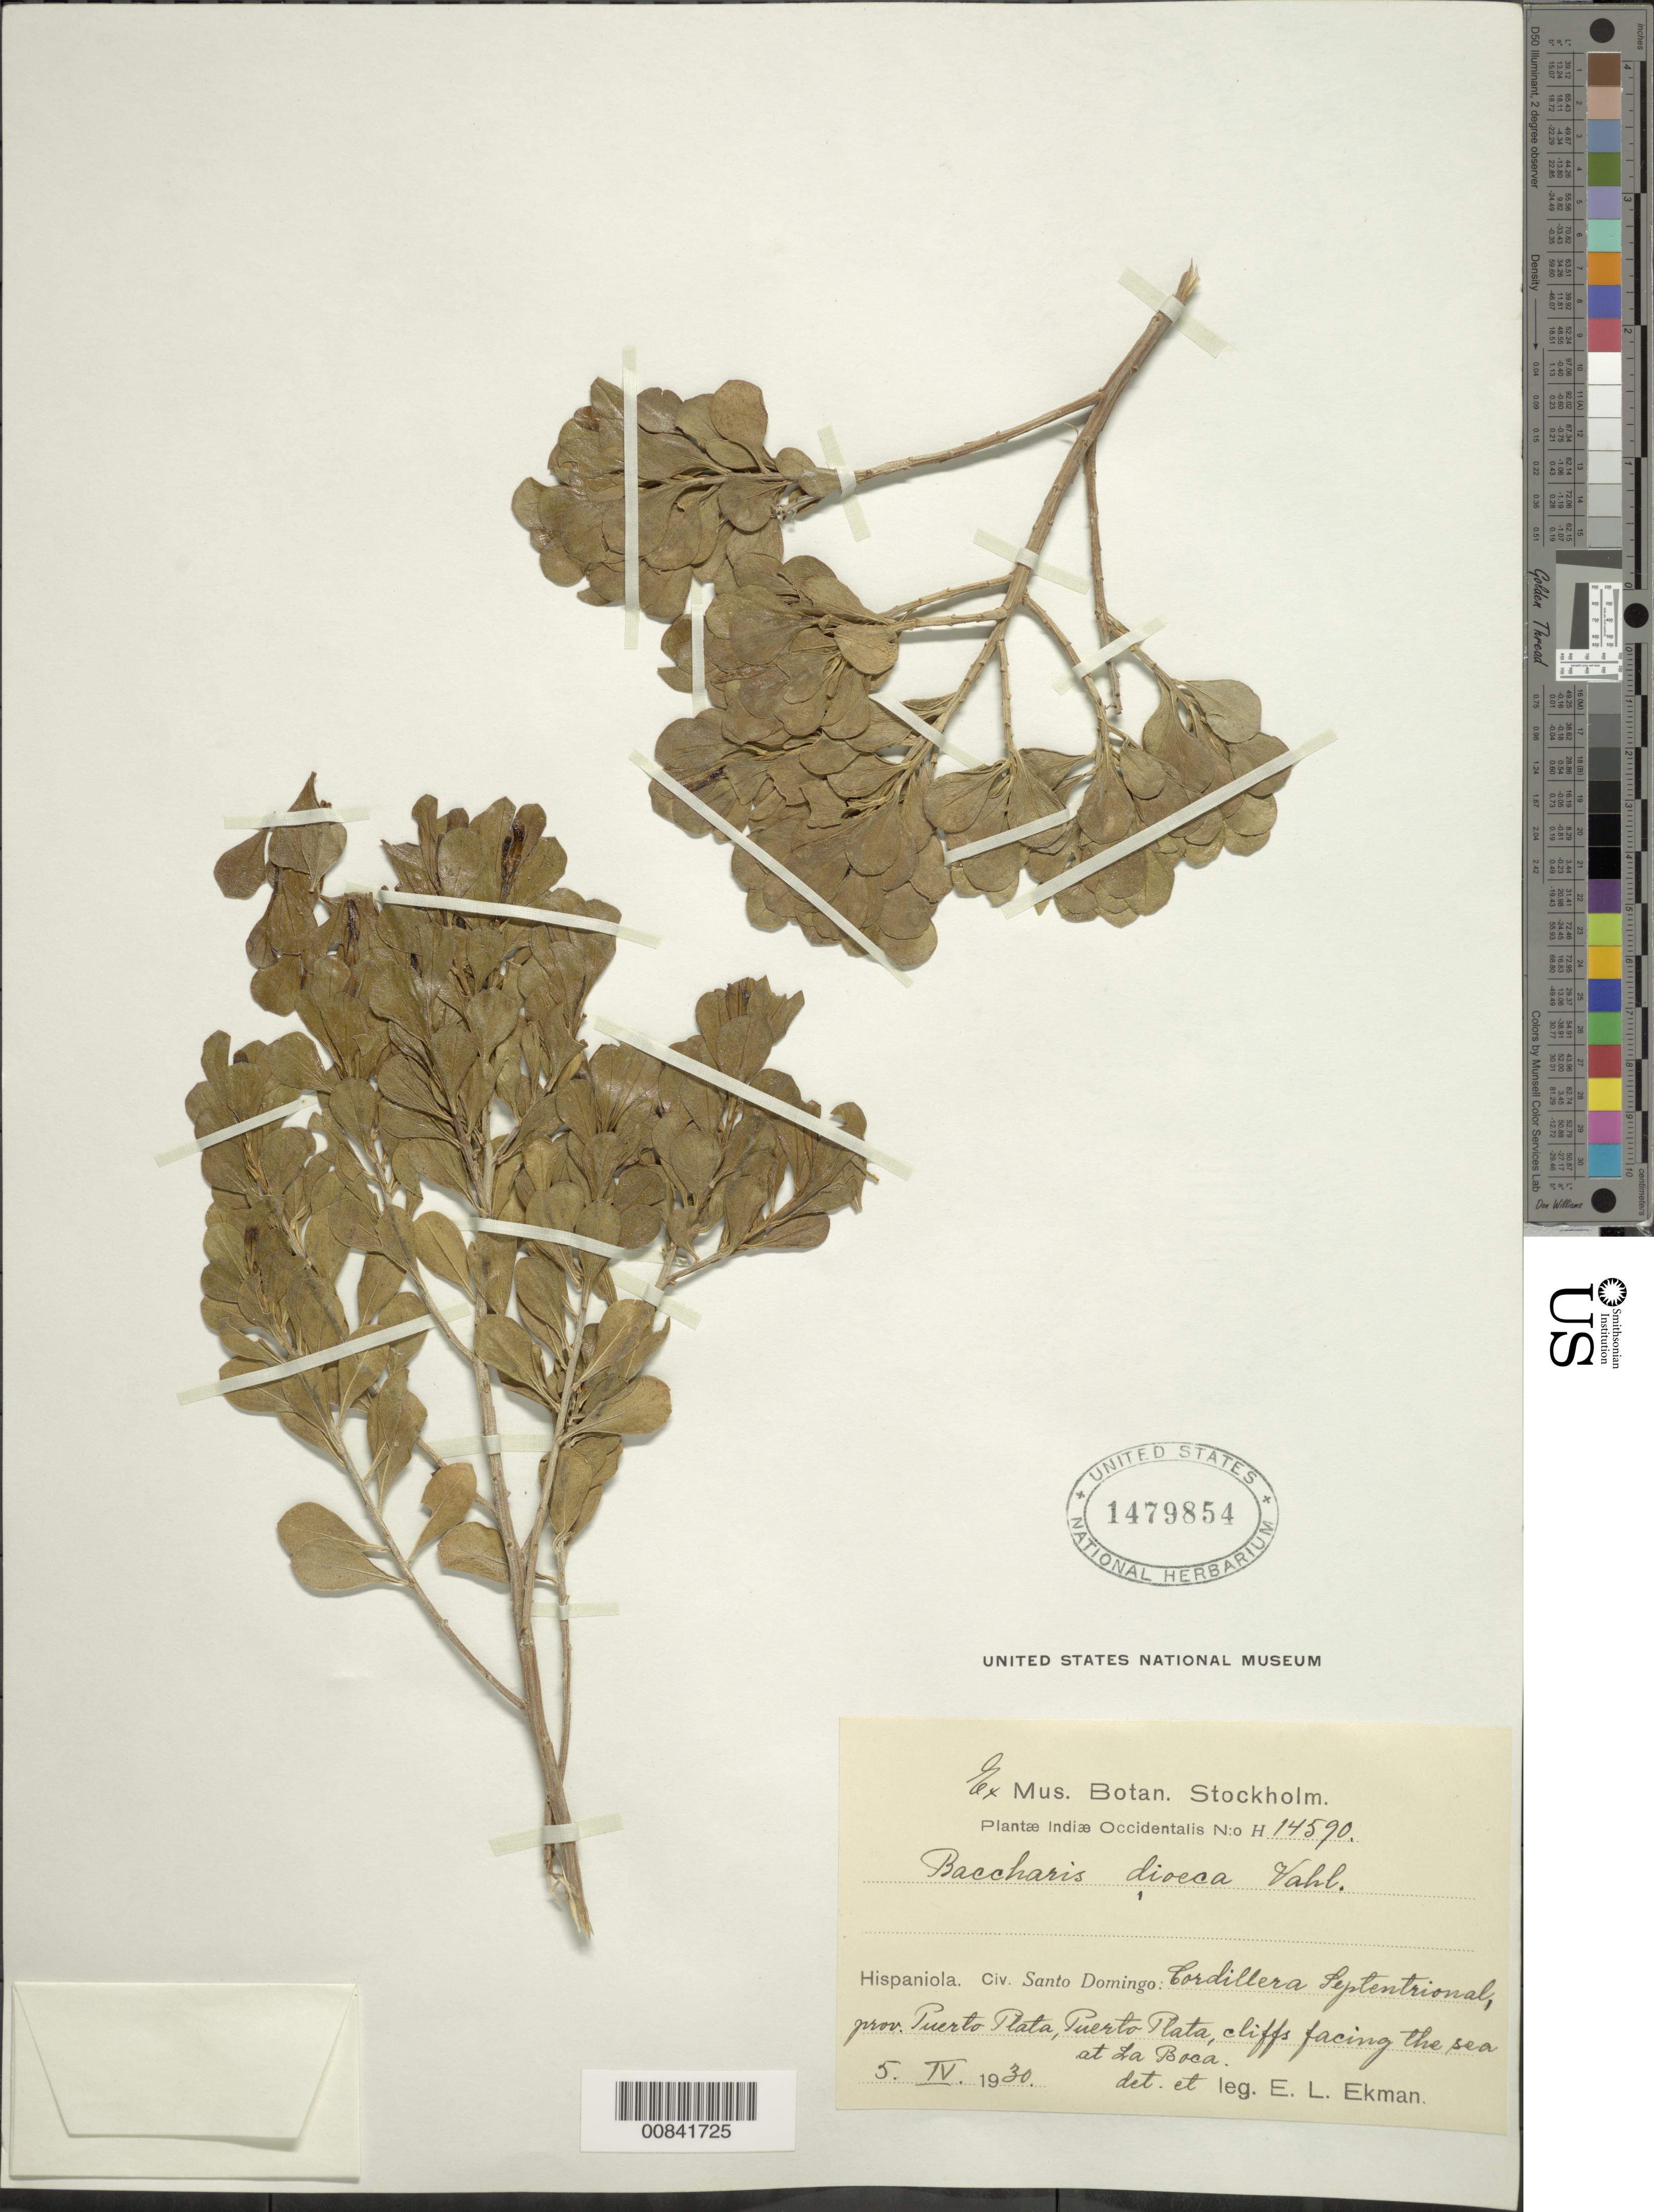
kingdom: Plantae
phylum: Tracheophyta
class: Magnoliopsida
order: Asterales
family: Asteraceae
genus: Baccharis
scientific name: Baccharis dioica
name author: Vahl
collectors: E. L. Ekman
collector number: H 14590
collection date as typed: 05 Apr 1930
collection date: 1930-04-05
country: Dominican Republic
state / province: Puerto Plata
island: Hispaniola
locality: Cordillera Septentrional, Puerto Plata, at La Boca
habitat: Cliffs facing the sea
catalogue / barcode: US 1479854